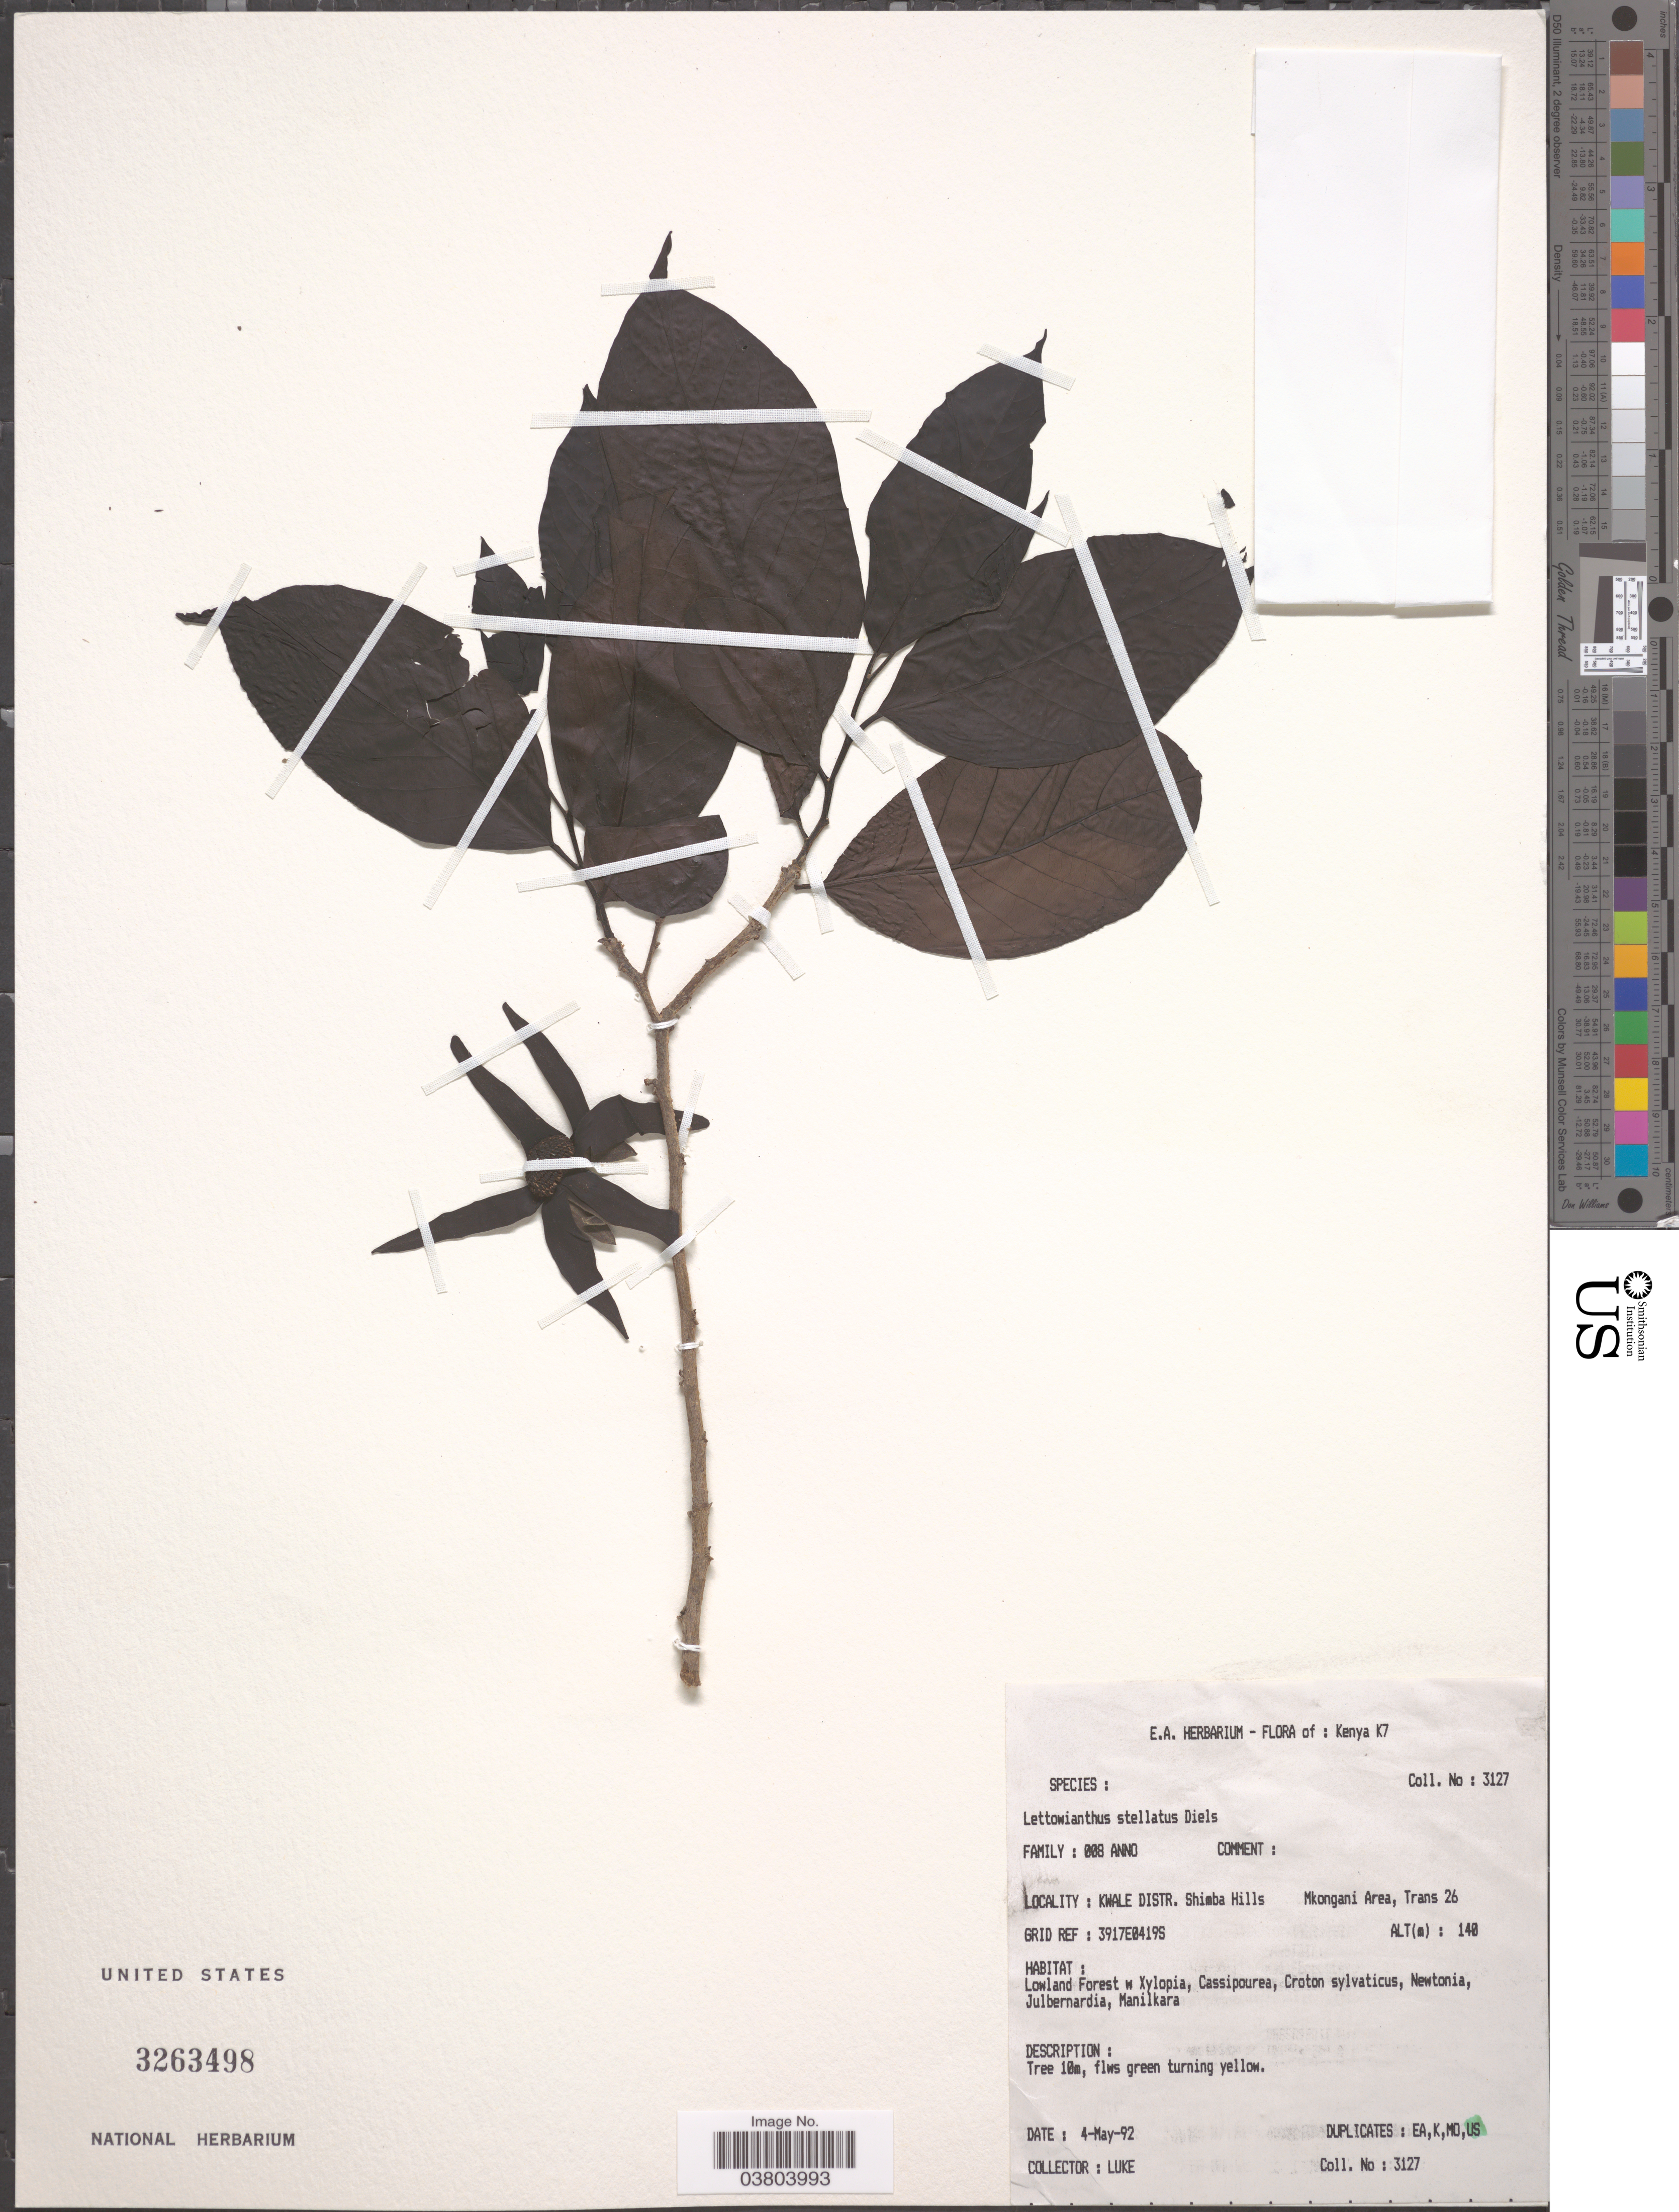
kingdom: Plantae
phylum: Tracheophyta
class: Magnoliopsida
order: Magnoliales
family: Annonaceae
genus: Lettowianthus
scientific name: Lettowianthus stellatus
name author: Diels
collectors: -. Luke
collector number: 3127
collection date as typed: Transcribed d/m/y: 4/5/92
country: Kenya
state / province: Kwale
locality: Kenya K7. Kwale Distr. Shimba Hills. Mkongani Area, Trans 26. Grid Ref: 3917E0419S.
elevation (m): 140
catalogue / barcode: US 3263498